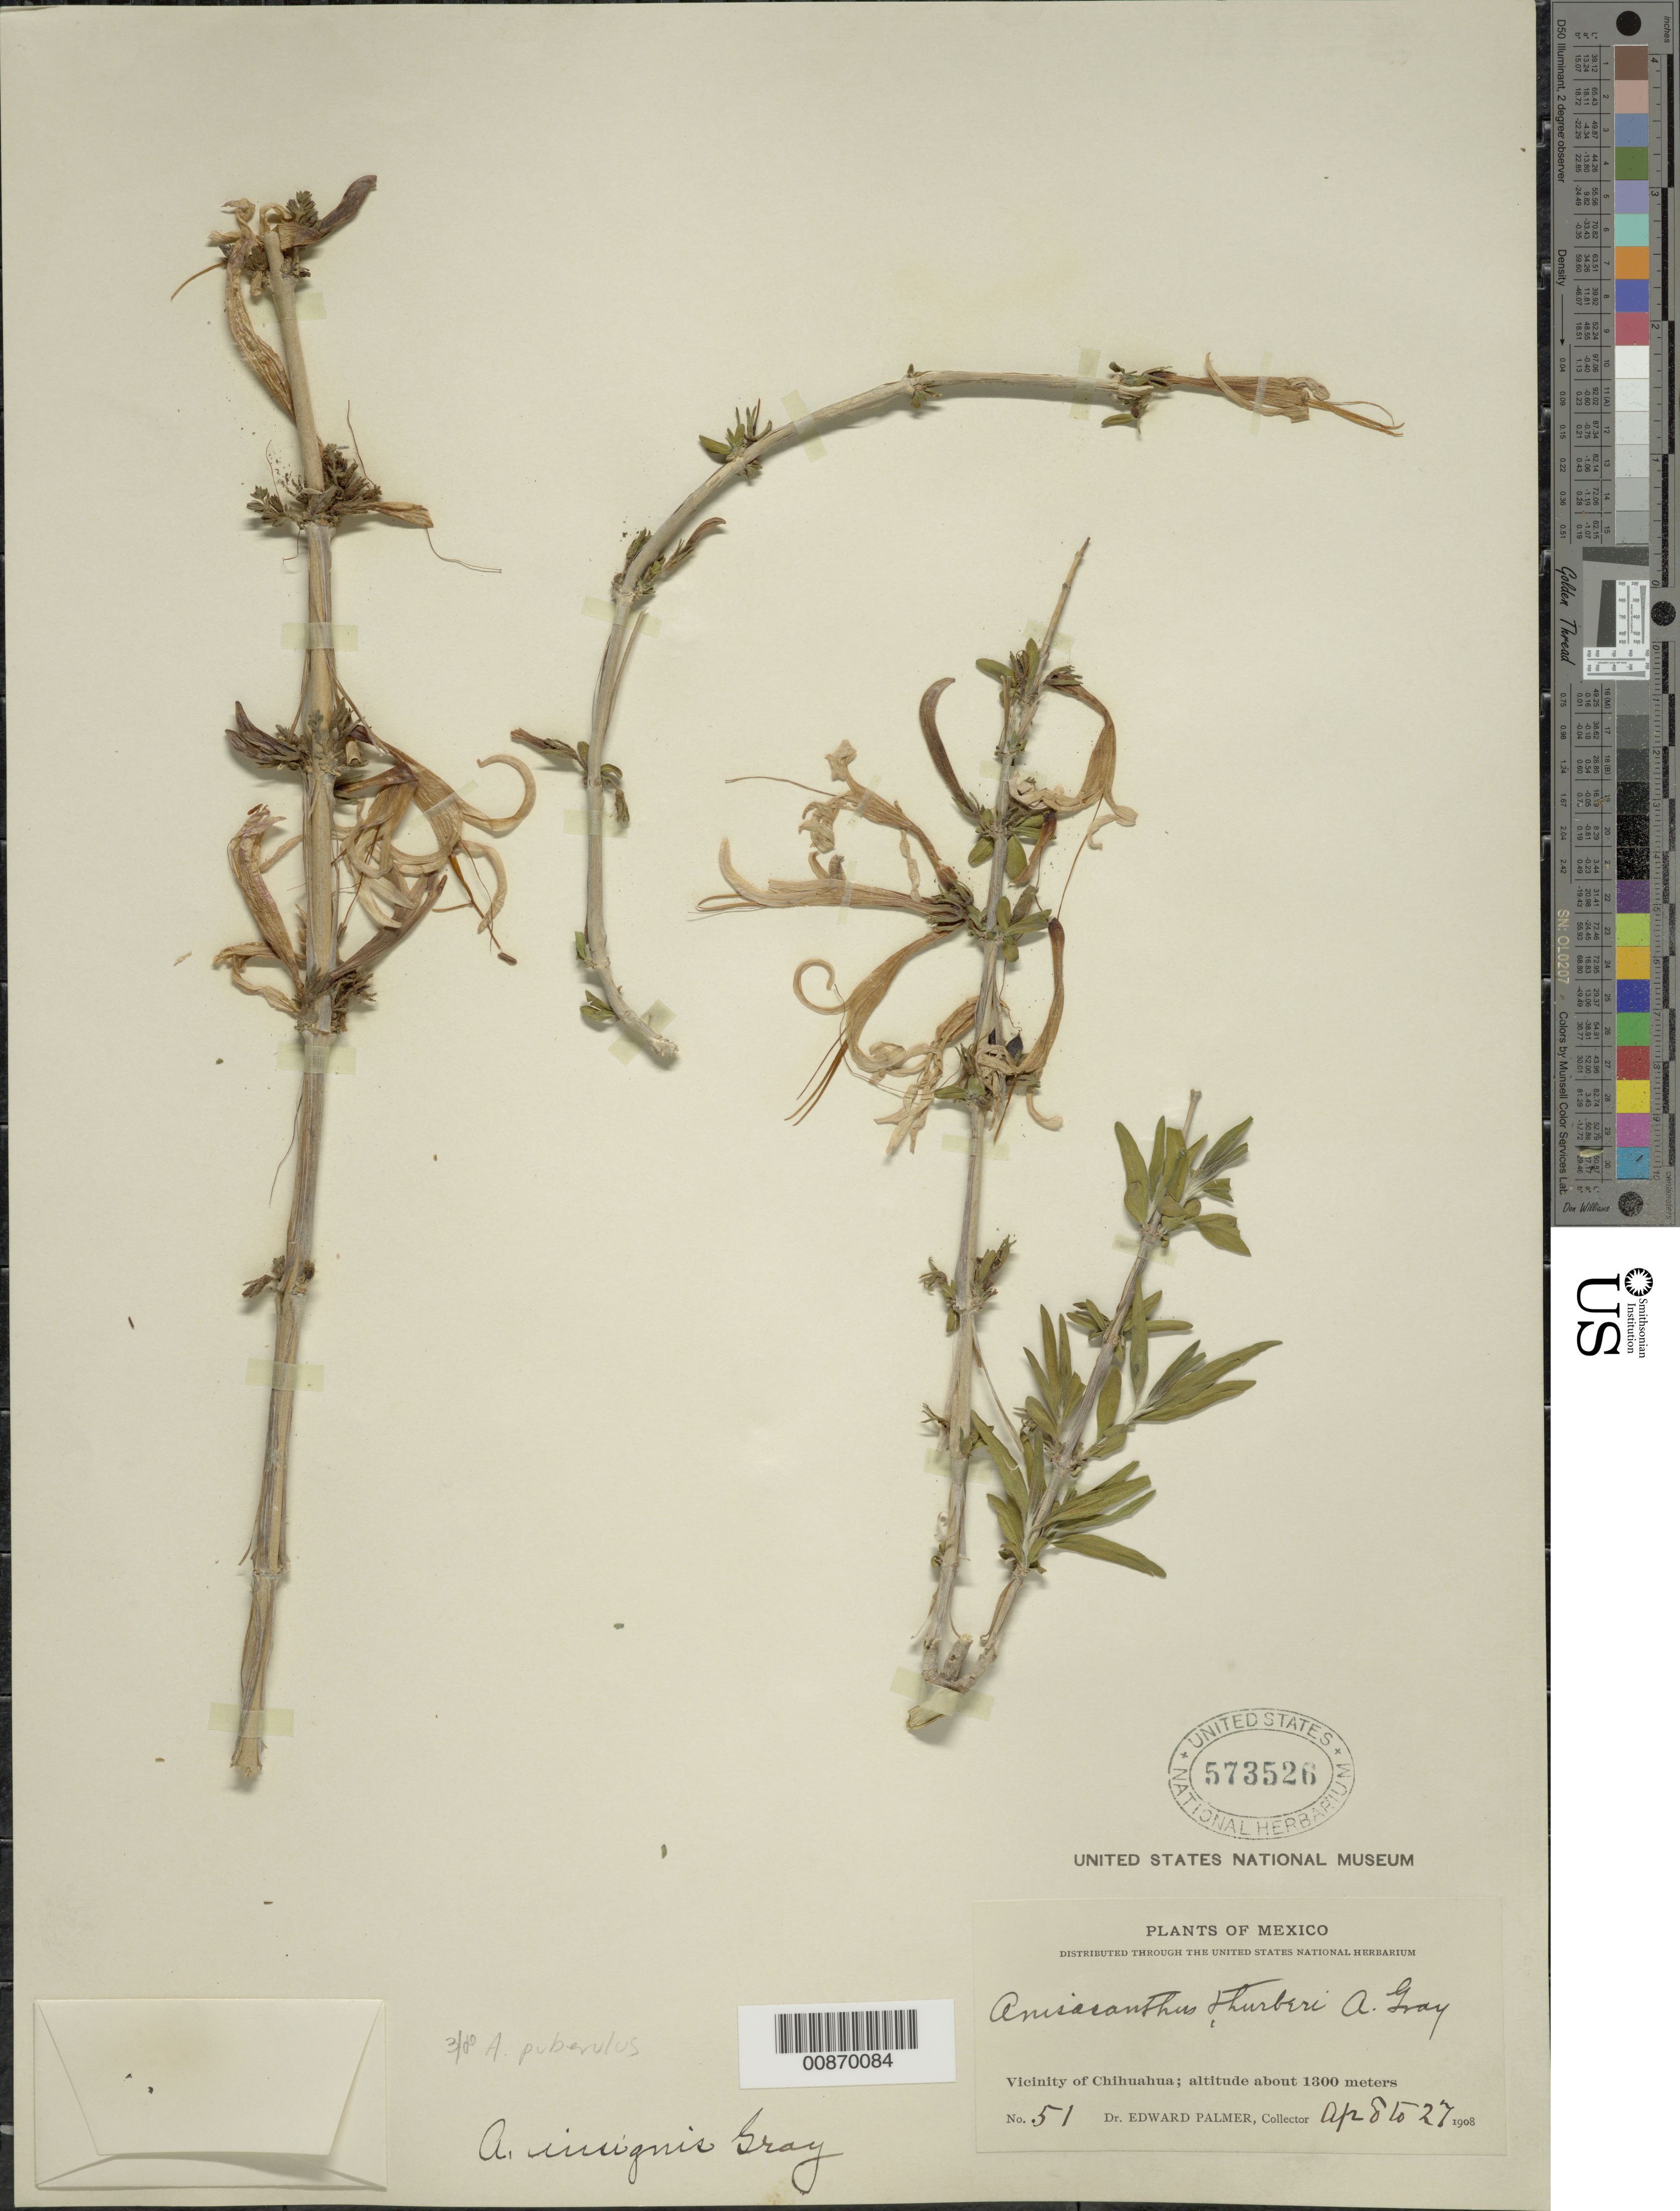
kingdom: Plantae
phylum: Tracheophyta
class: Magnoliopsida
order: Lamiales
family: Acanthaceae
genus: Anisacanthus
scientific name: Anisacanthus puberulus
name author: (Torr.) Henrickson & E.J. Lott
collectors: E. Palmer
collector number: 51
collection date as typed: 08 Apr 1908 to 27 Apr 1908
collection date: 1908-04-08/1908-04-27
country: Mexico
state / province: Chihuahua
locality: Vicinity of Chihuahua.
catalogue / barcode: US 573526